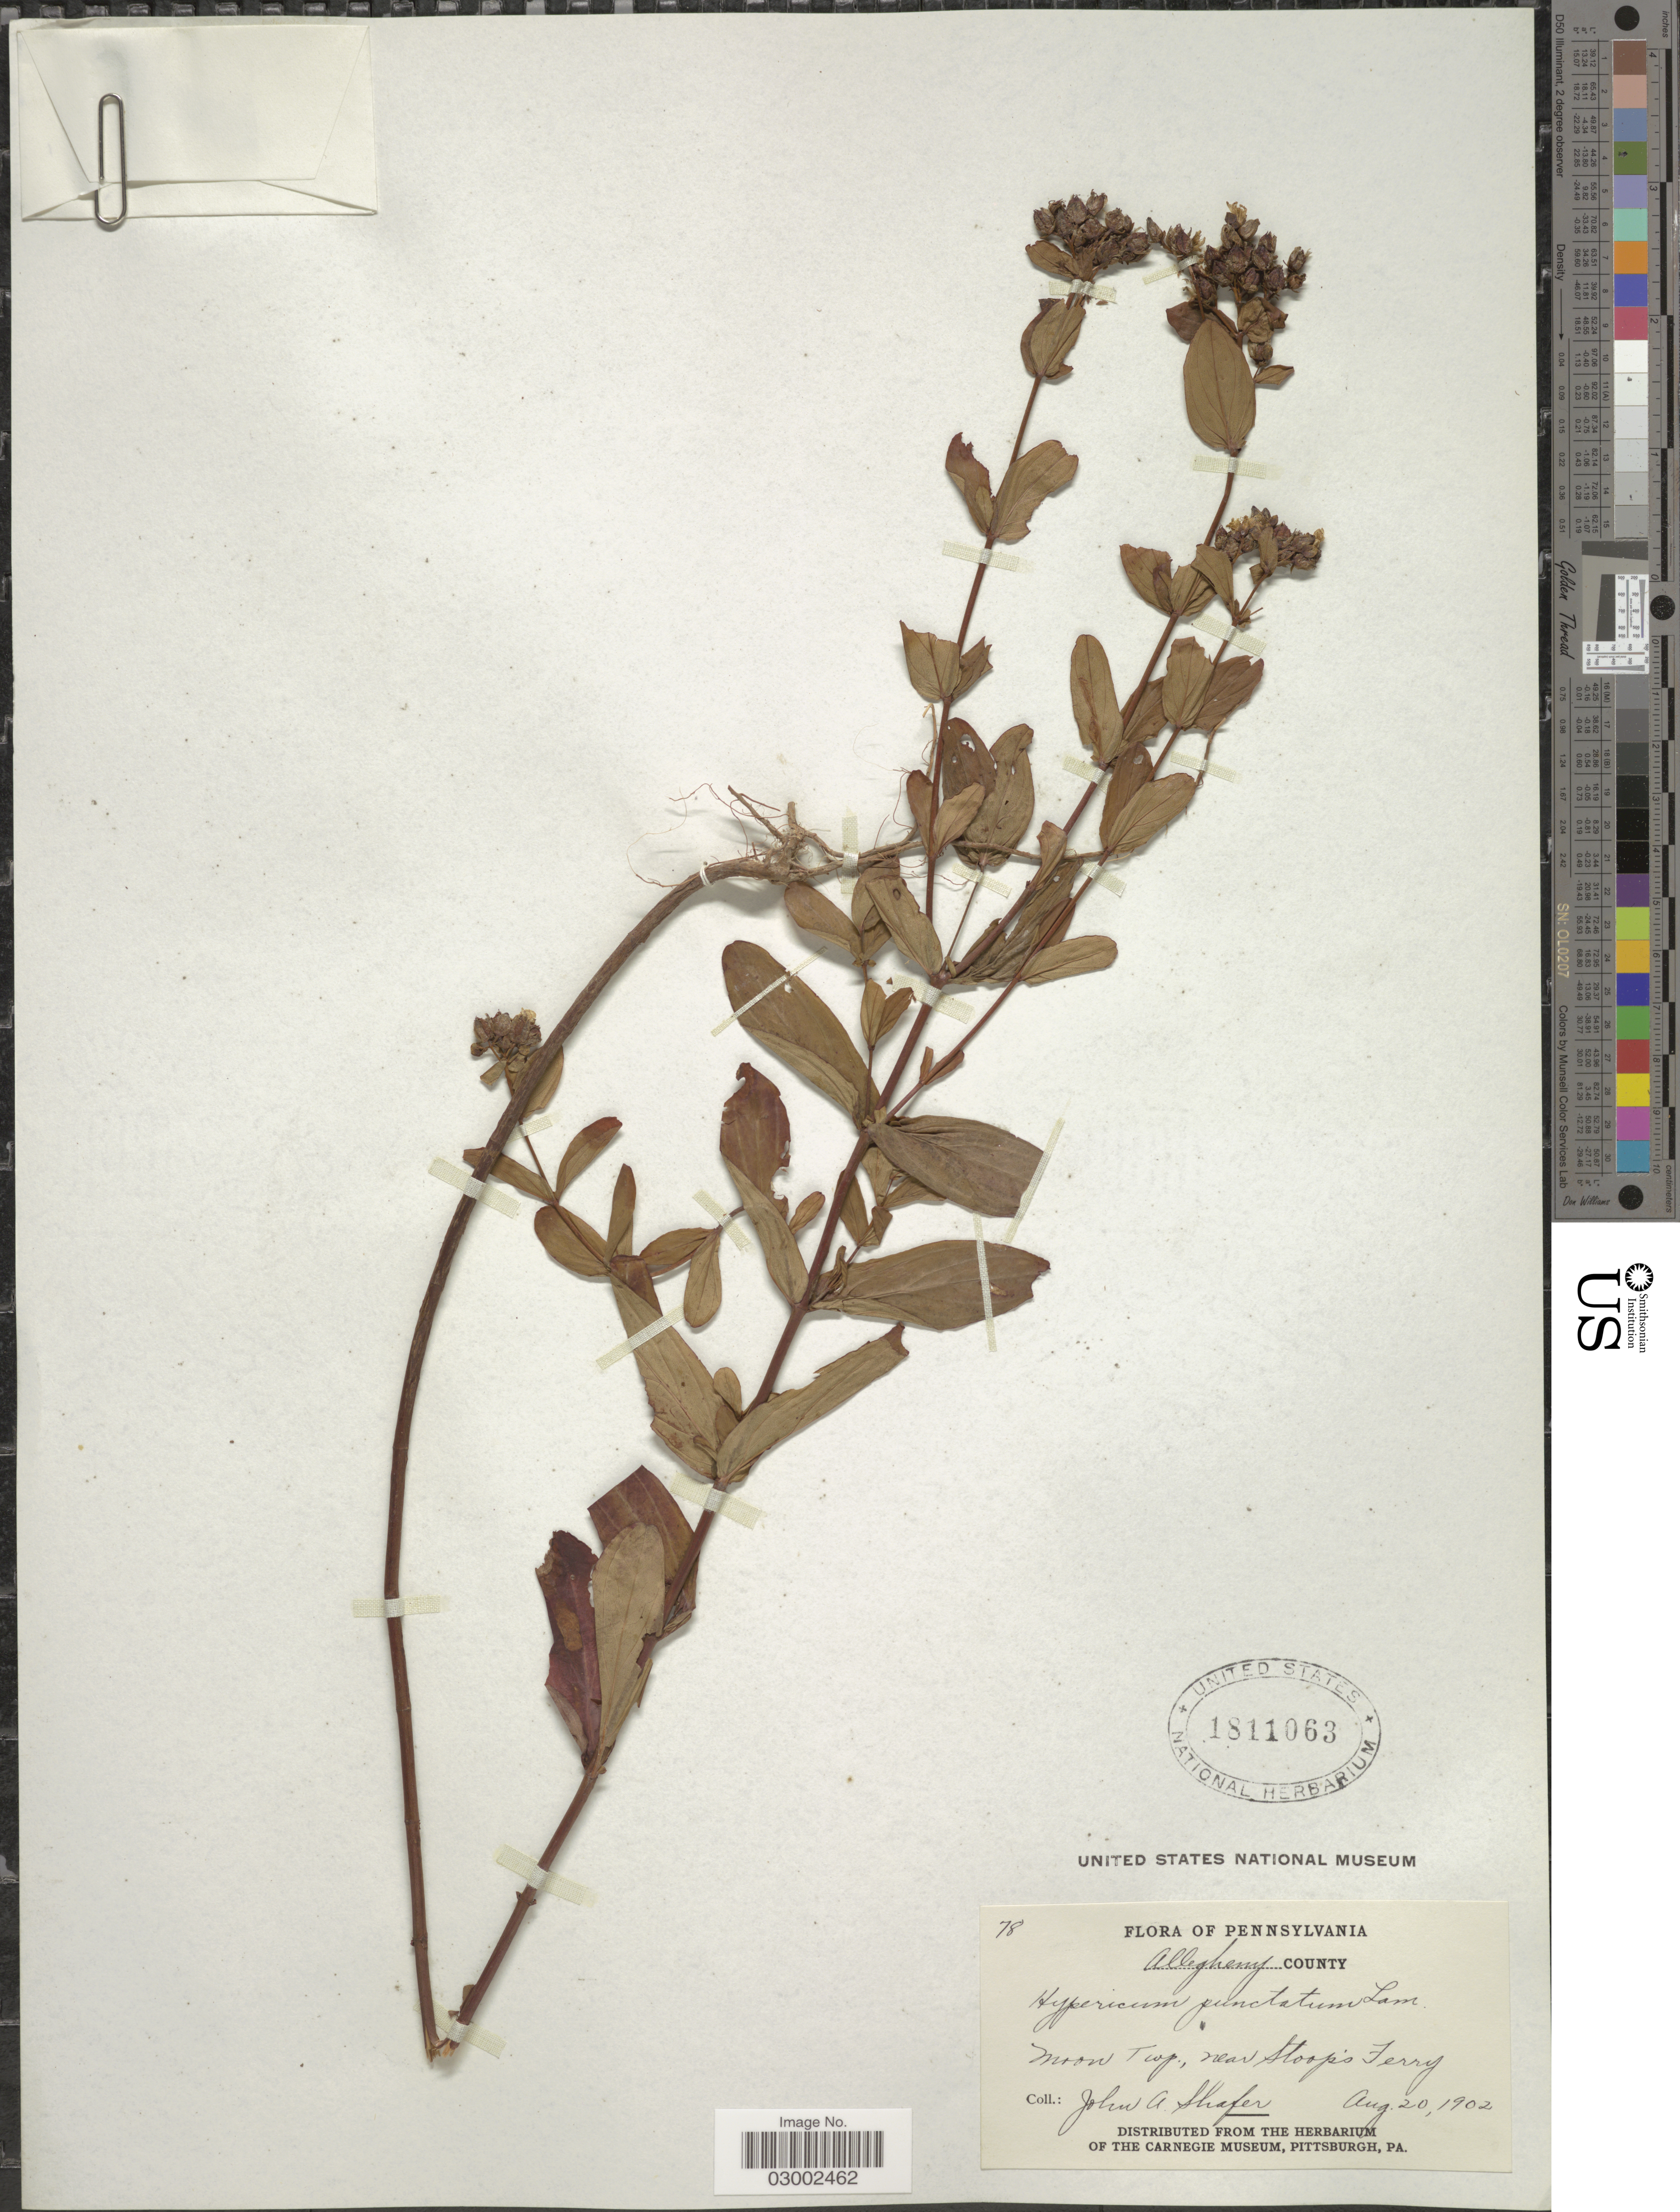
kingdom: Plantae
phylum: Tracheophyta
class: Magnoliopsida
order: Malpighiales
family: Hypericaceae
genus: Hypericum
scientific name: Hypericum punctatum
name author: Lam.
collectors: J. A. Shafer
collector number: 78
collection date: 1902-08-20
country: United States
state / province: Pennsylvania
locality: Allegheny County. Moon Twp., near Stoop's Ferry.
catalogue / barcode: US 1811063